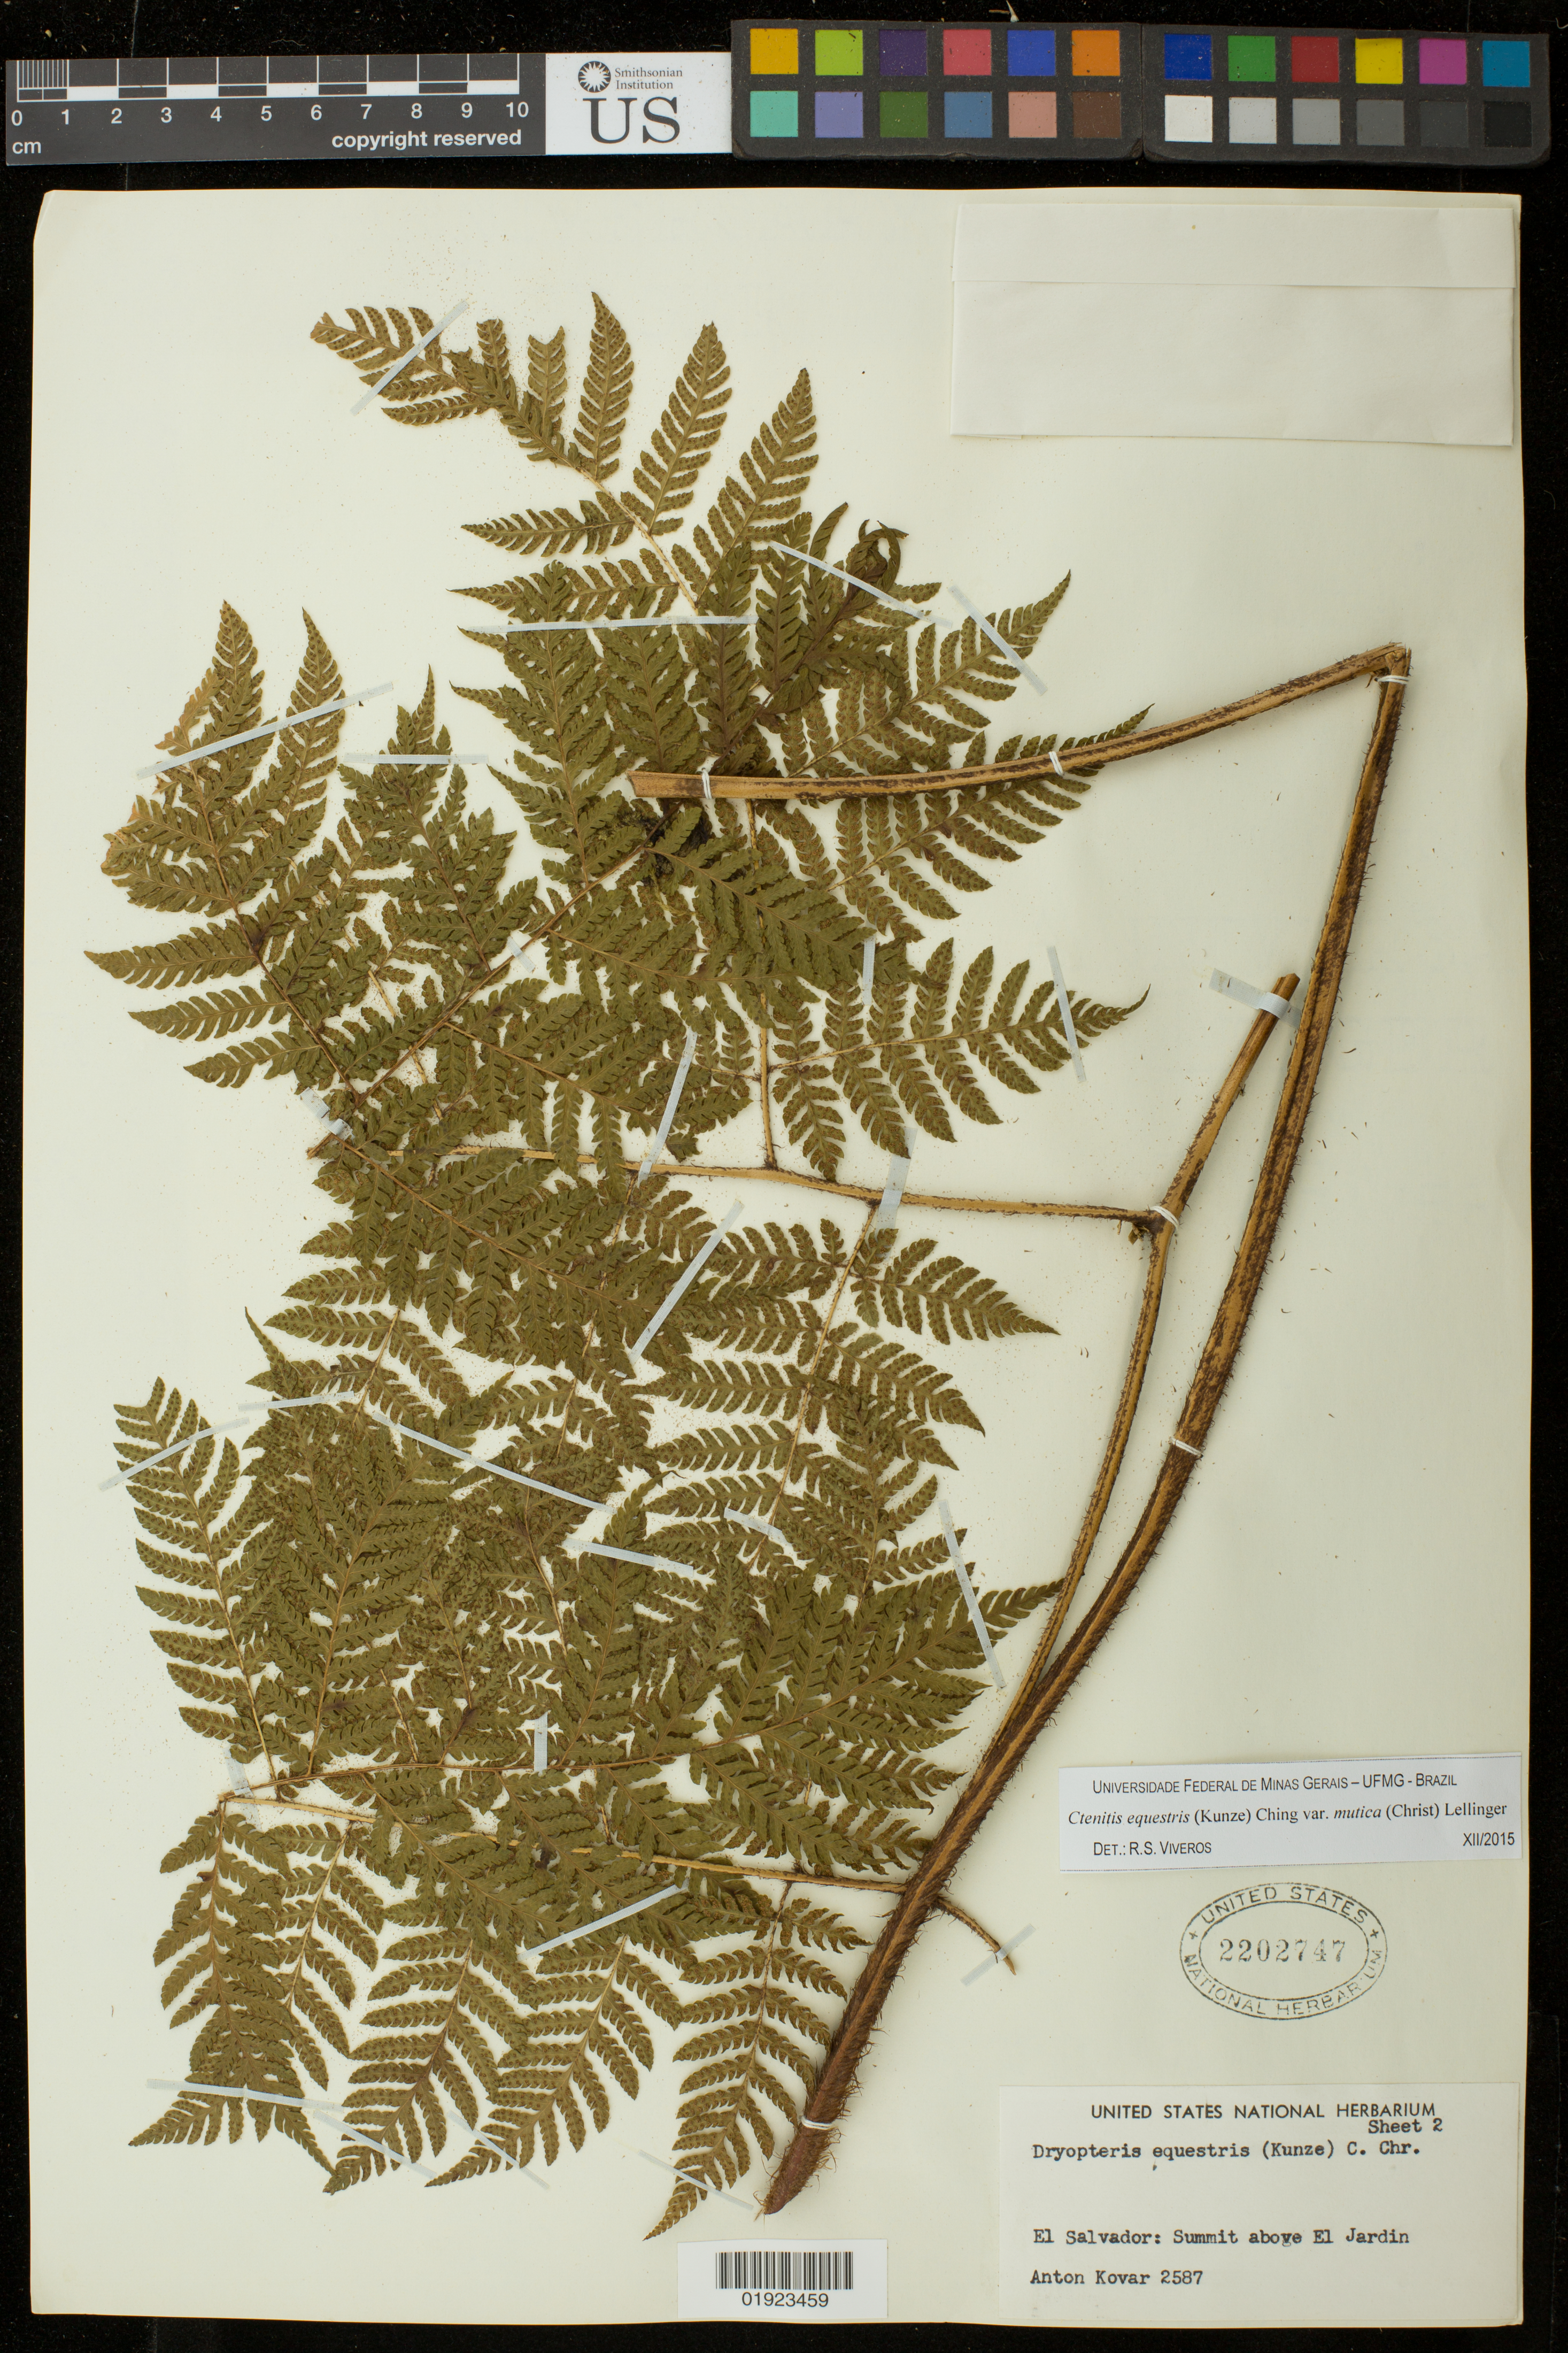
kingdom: Plantae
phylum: Tracheophyta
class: Polypodiopsida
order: Polypodiales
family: Dryopteridaceae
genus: Ctenitis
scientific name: Ctenitis equestris var. mutica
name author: (Christ) Lellinger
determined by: Viveros, R. S.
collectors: A. Kovar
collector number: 2587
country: El Salvador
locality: Summit above El Jardin.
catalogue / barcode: US 2202747